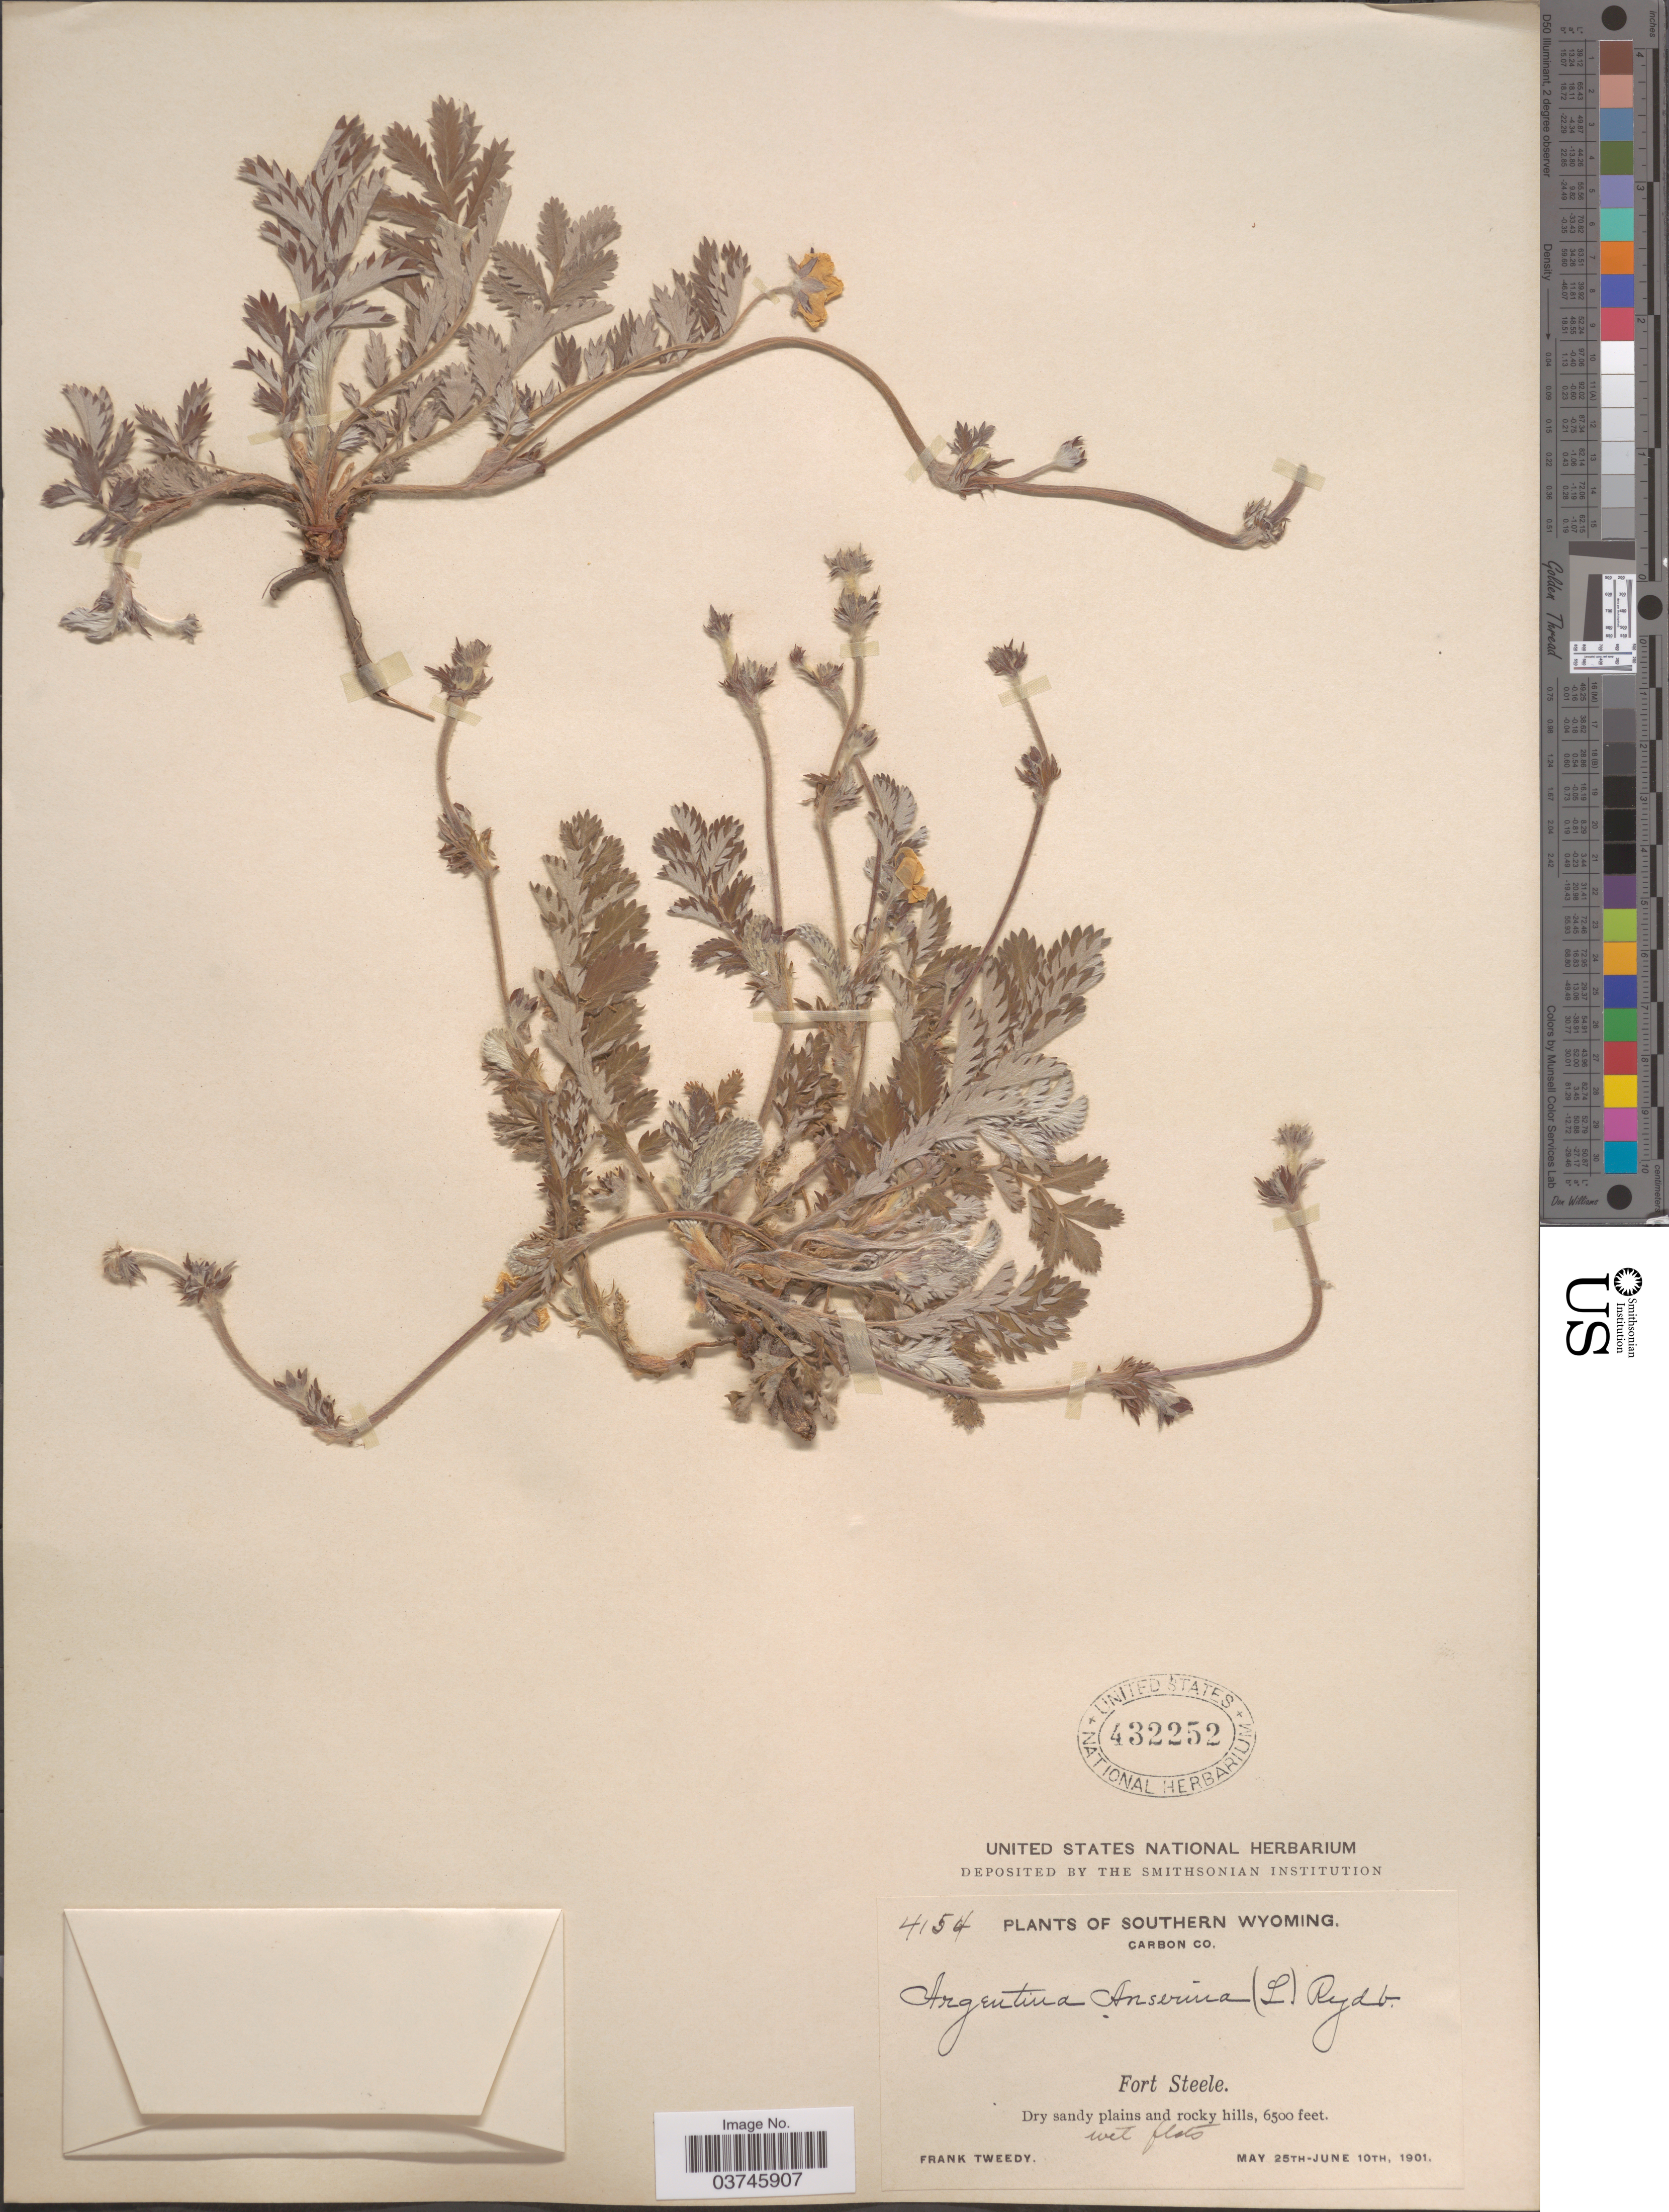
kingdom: Plantae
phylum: Tracheophyta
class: Magnoliopsida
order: Rosales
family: Rosaceae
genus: Argentina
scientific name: Argentina anserina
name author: (L.) Rydb.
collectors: F. Tweedy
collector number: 4154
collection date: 1901-05-25/1901-06-10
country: United States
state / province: Wyoming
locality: Southern Wyoming. Carbon Co. Fort Steele.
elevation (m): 1981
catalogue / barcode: US 432252